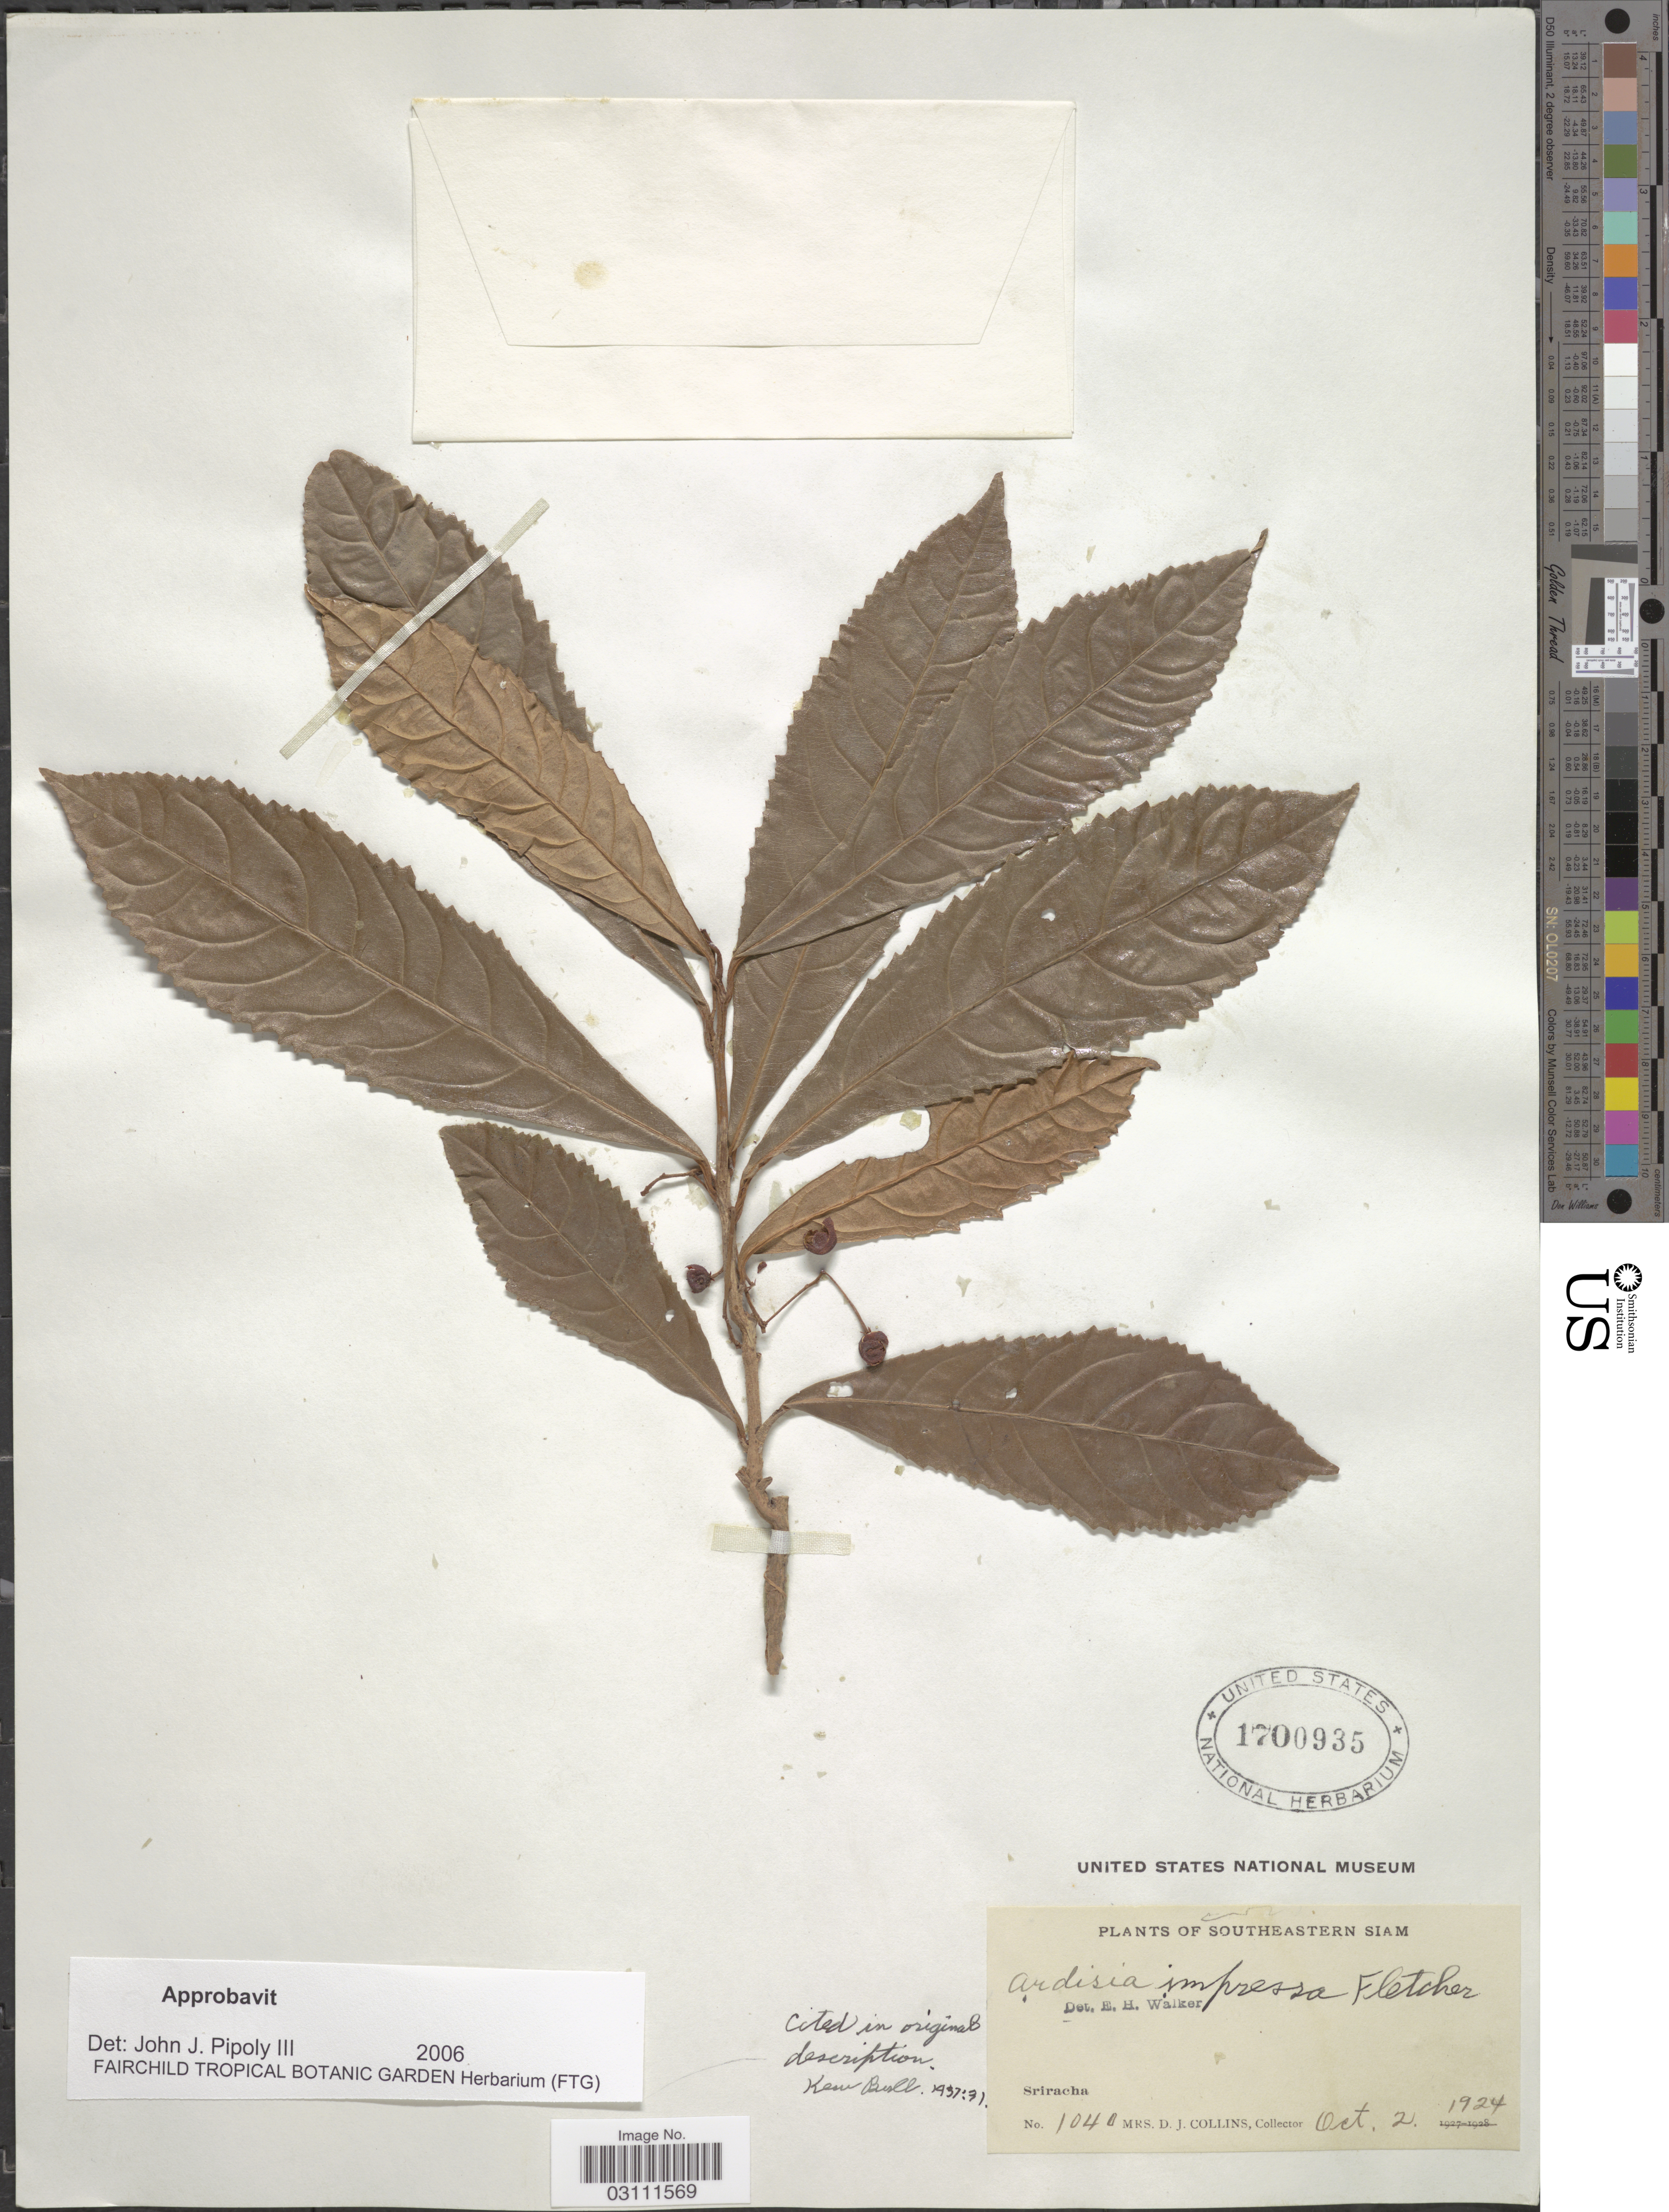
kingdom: Plantae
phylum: Tracheophyta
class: Magnoliopsida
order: Ericales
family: Primulaceae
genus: Ardisia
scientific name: Ardisia impressa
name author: H.R. Fletcher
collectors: Mrs. D. J. Collins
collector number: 1040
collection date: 1924-10-02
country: Thailand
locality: Southeastern Siam, Sriracha.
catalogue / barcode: US 1700935